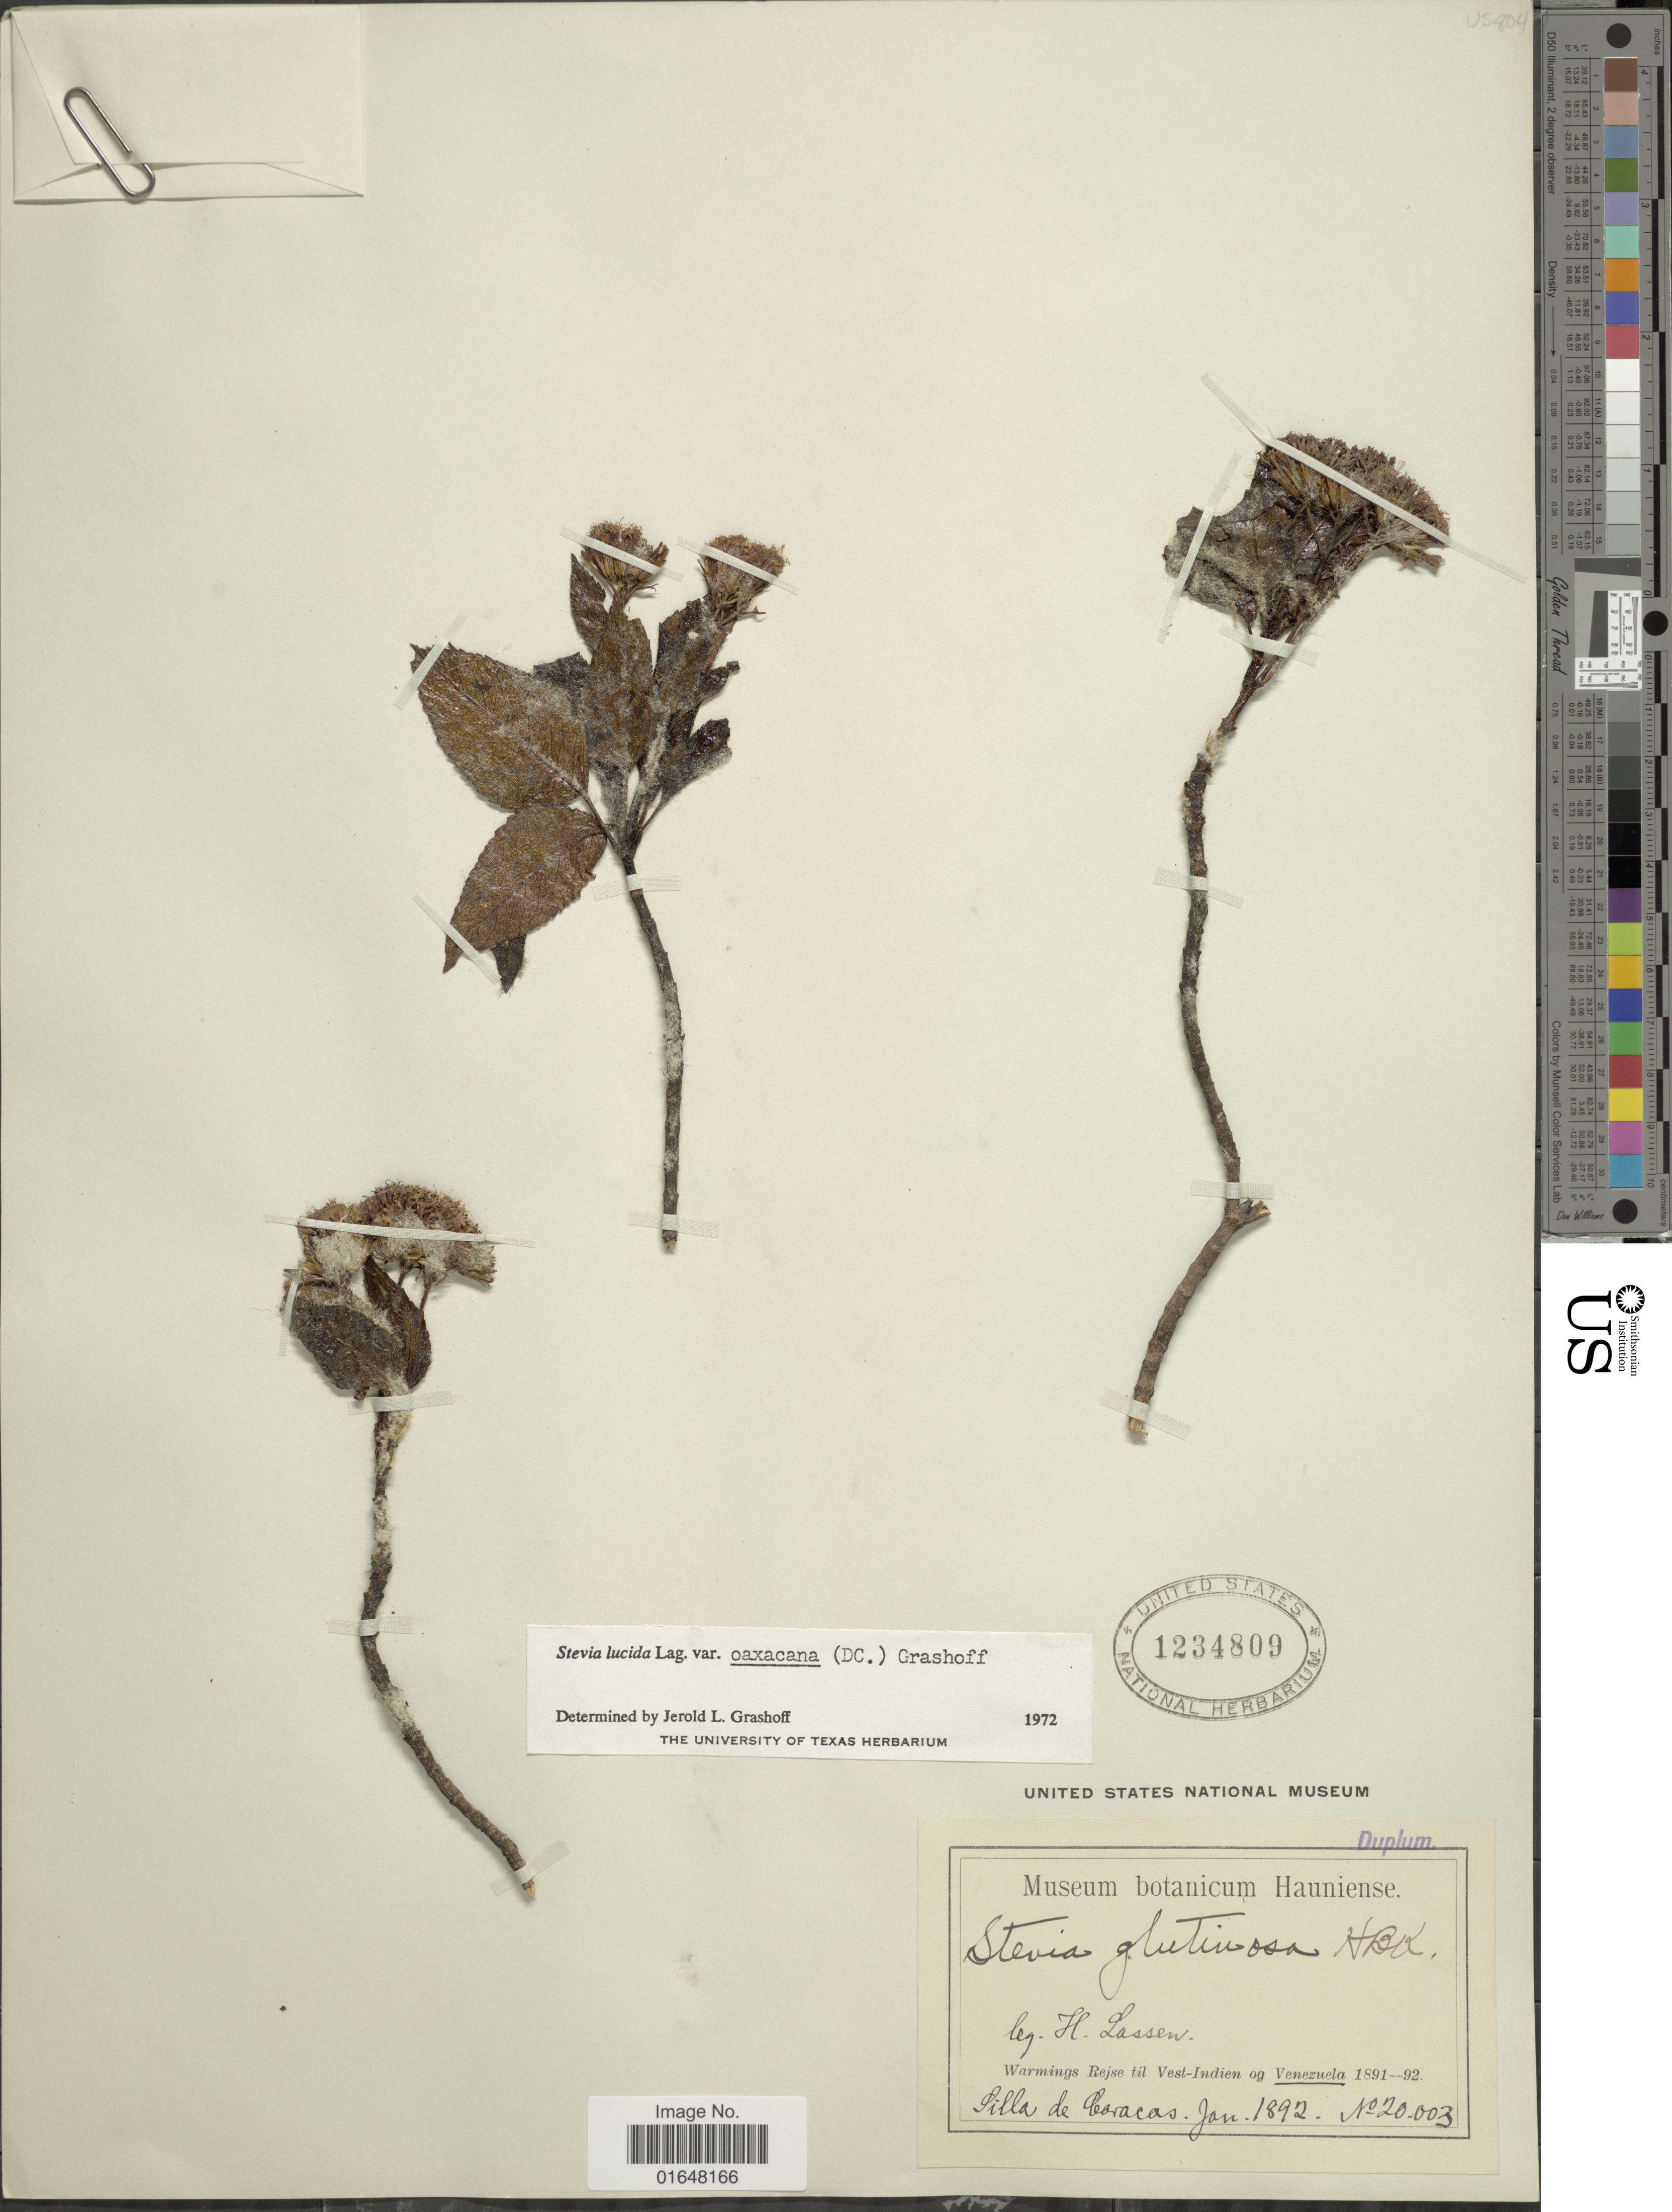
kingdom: Plantae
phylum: Tracheophyta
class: Magnoliopsida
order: Asterales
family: Asteraceae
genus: Stevia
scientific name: Stevia lucida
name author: Lag.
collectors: H. Lassen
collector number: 20003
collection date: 1892-01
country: Venezuela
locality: Silla de Caracas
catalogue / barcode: US 1234809